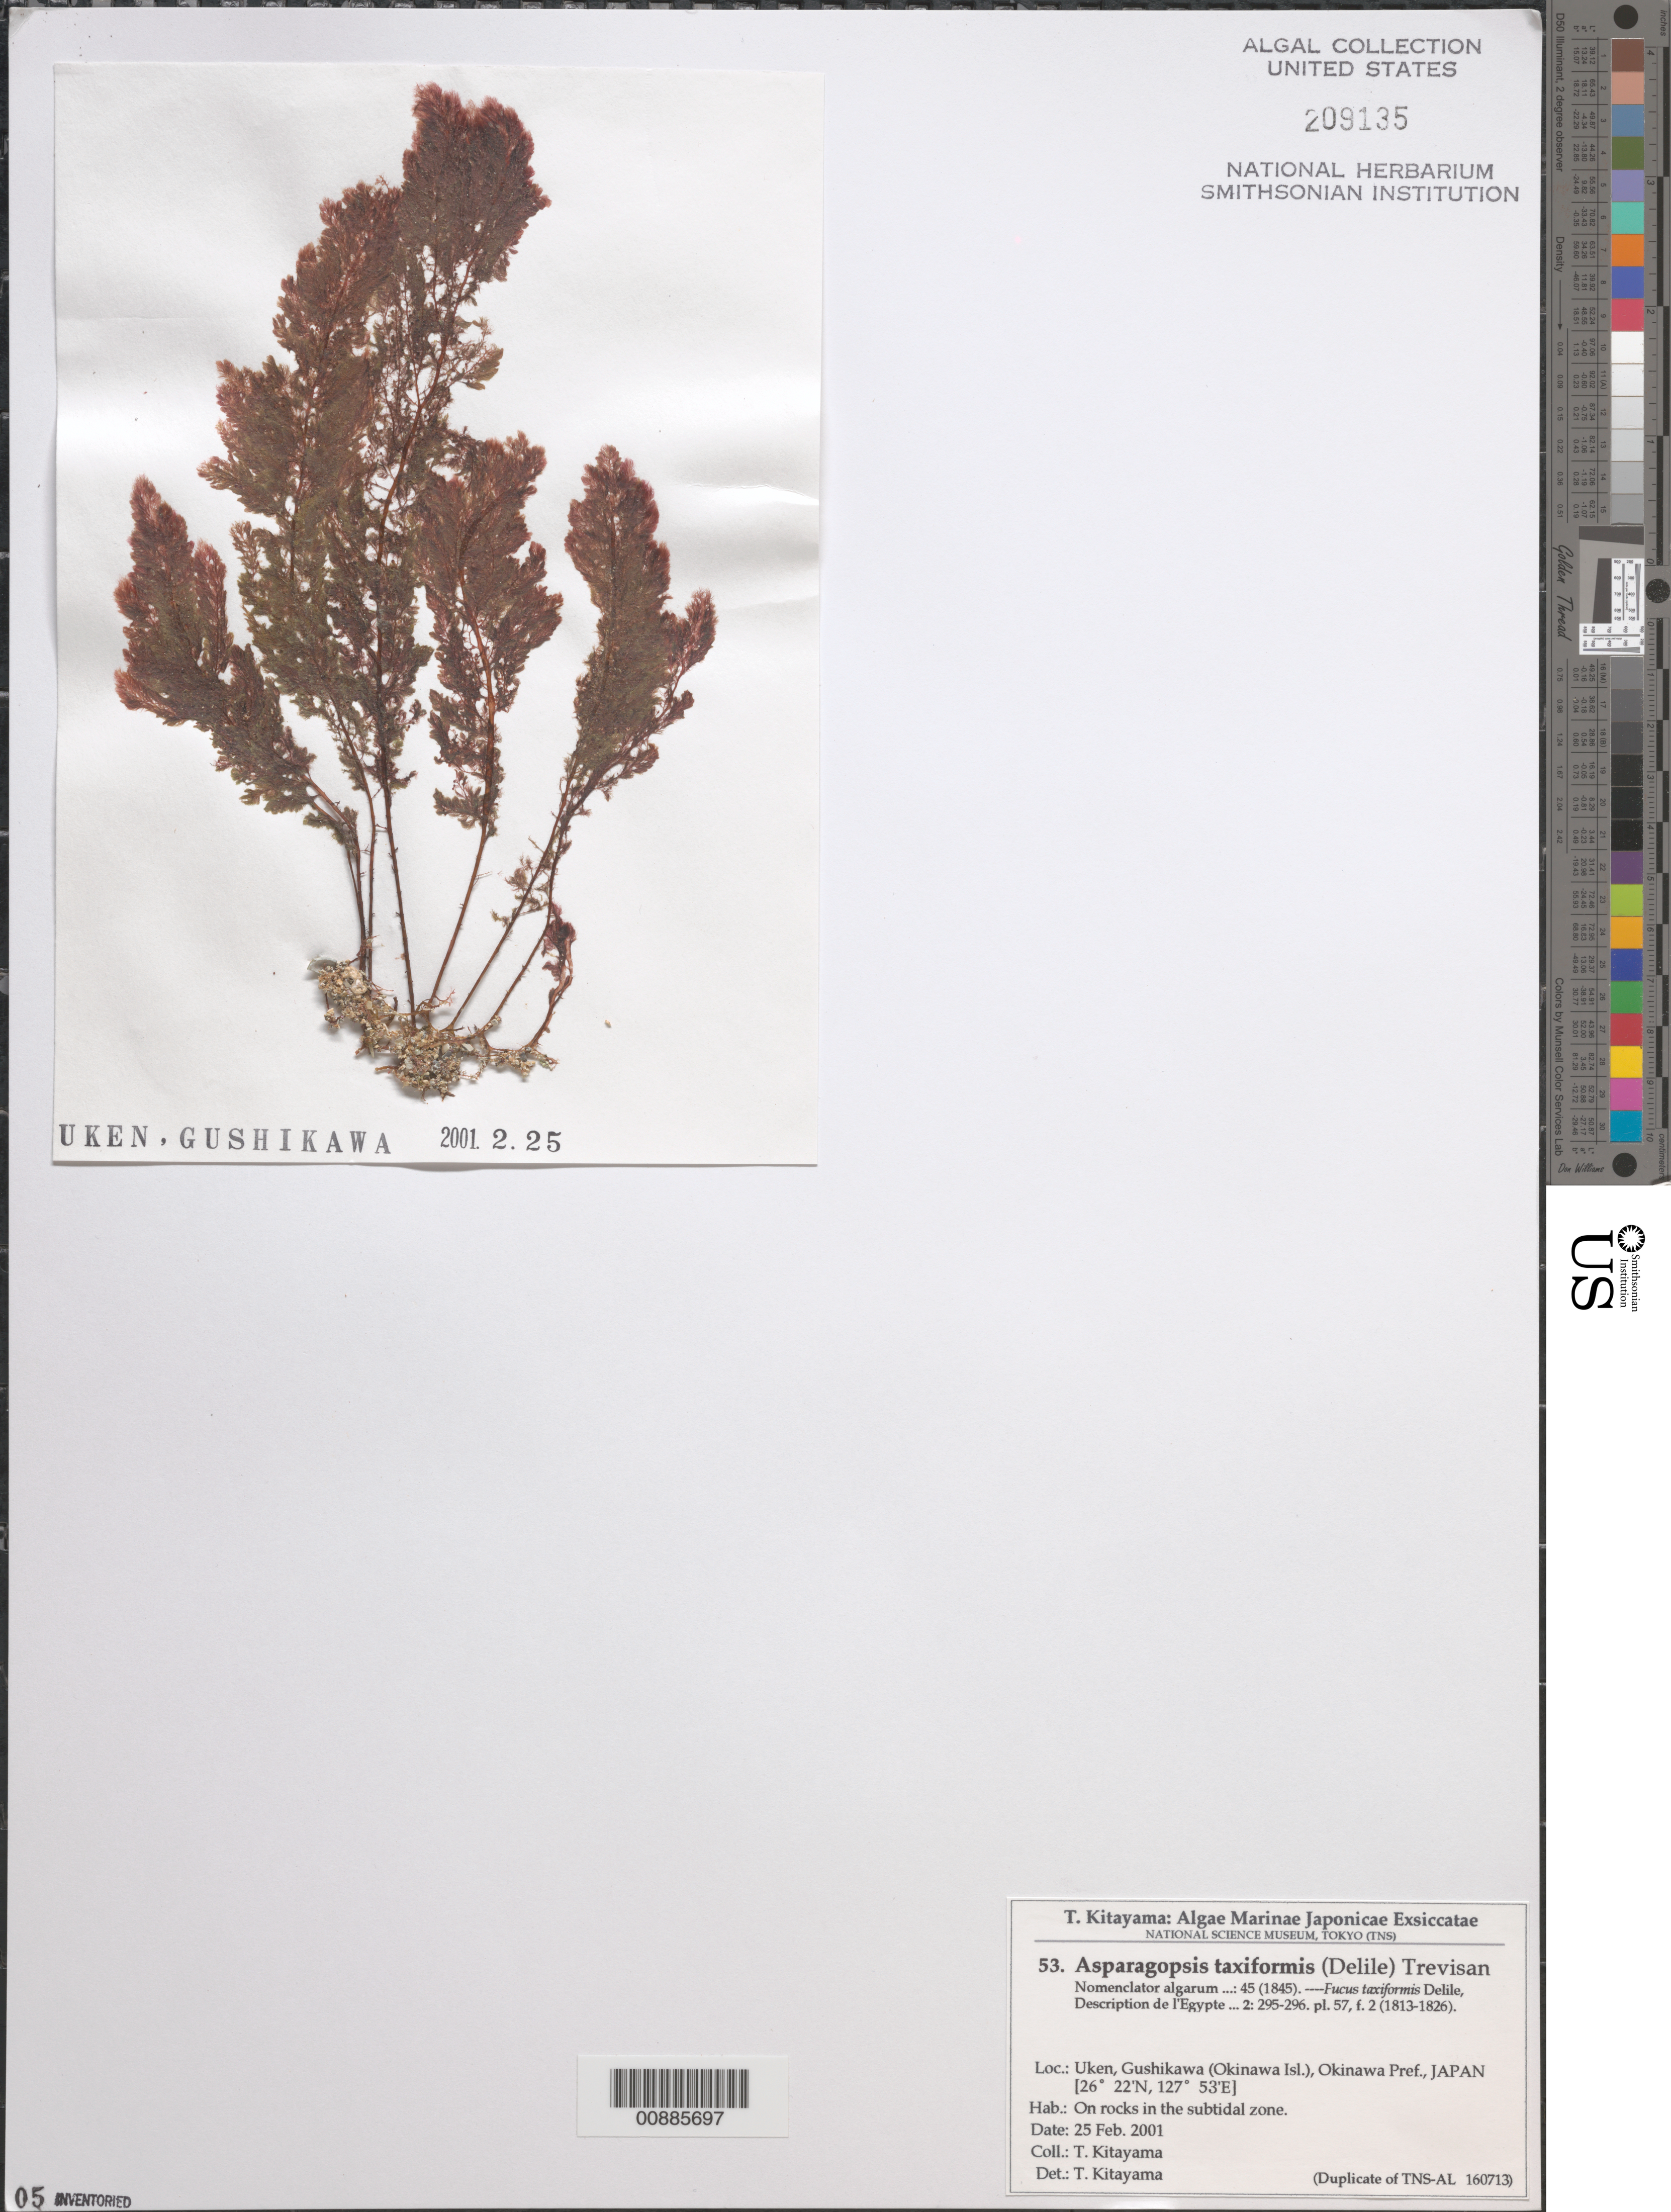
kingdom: Plantae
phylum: Rhodophyta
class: Florideophyceae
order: Bonnemaisoniales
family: Bonnemaisoniaceae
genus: Asparagopsis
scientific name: Asparagopsis taxiformis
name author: (Delile) Trevis.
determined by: Kitayama, T.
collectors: T. Kitayama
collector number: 53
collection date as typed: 25 Feb 2001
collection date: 2001-02-25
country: Japan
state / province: Okinawa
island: Okinawa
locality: Uken, Gushikawa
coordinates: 26 22' N, 127 53' E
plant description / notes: Kitayama, T., Algae Marinae Japonicae Exsiccatae, Fasc. III (Nos. 51-75)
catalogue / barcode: US 209135